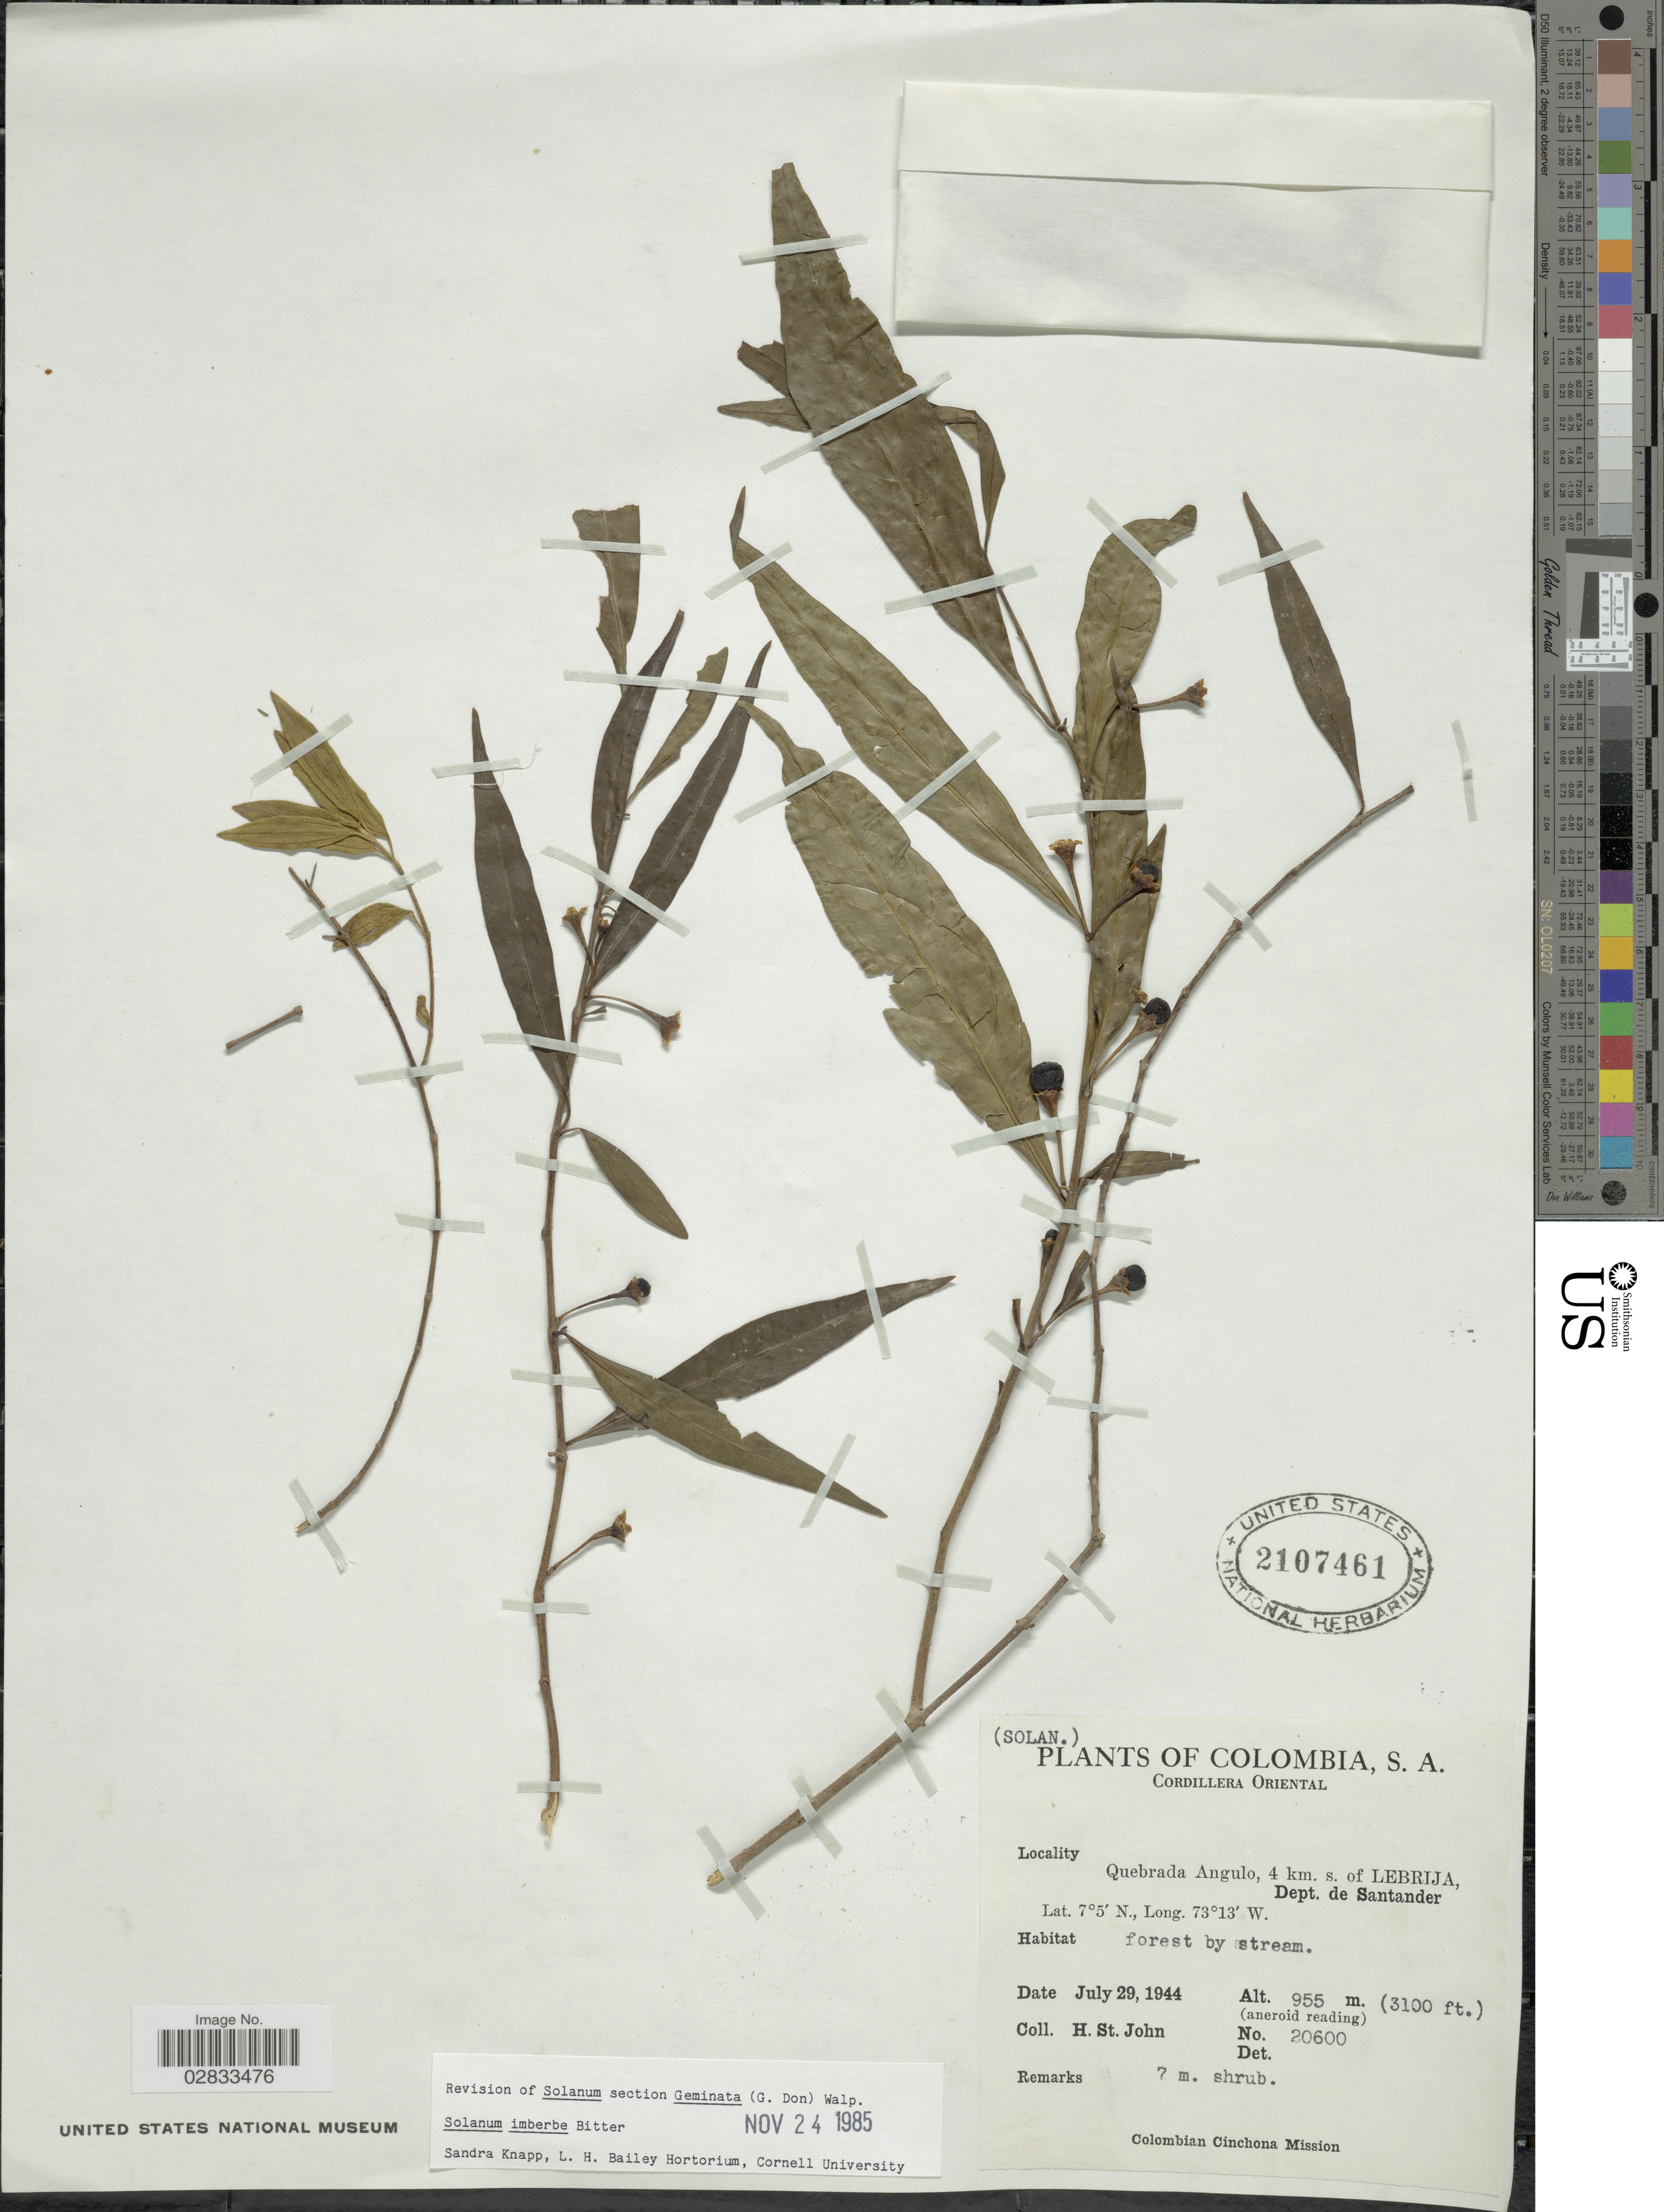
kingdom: Plantae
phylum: Tracheophyta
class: Magnoliopsida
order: Solanales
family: Solanaceae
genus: Solanum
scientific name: Solanum imberbe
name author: Bitter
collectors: H. St. John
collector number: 20600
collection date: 1944-07-29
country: Colombia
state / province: Santander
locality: Cordillera Oriental. Quebrada Angulo, 4 km. s. of Lebrija, Dept. de Santander.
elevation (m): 955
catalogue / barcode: US 2107461